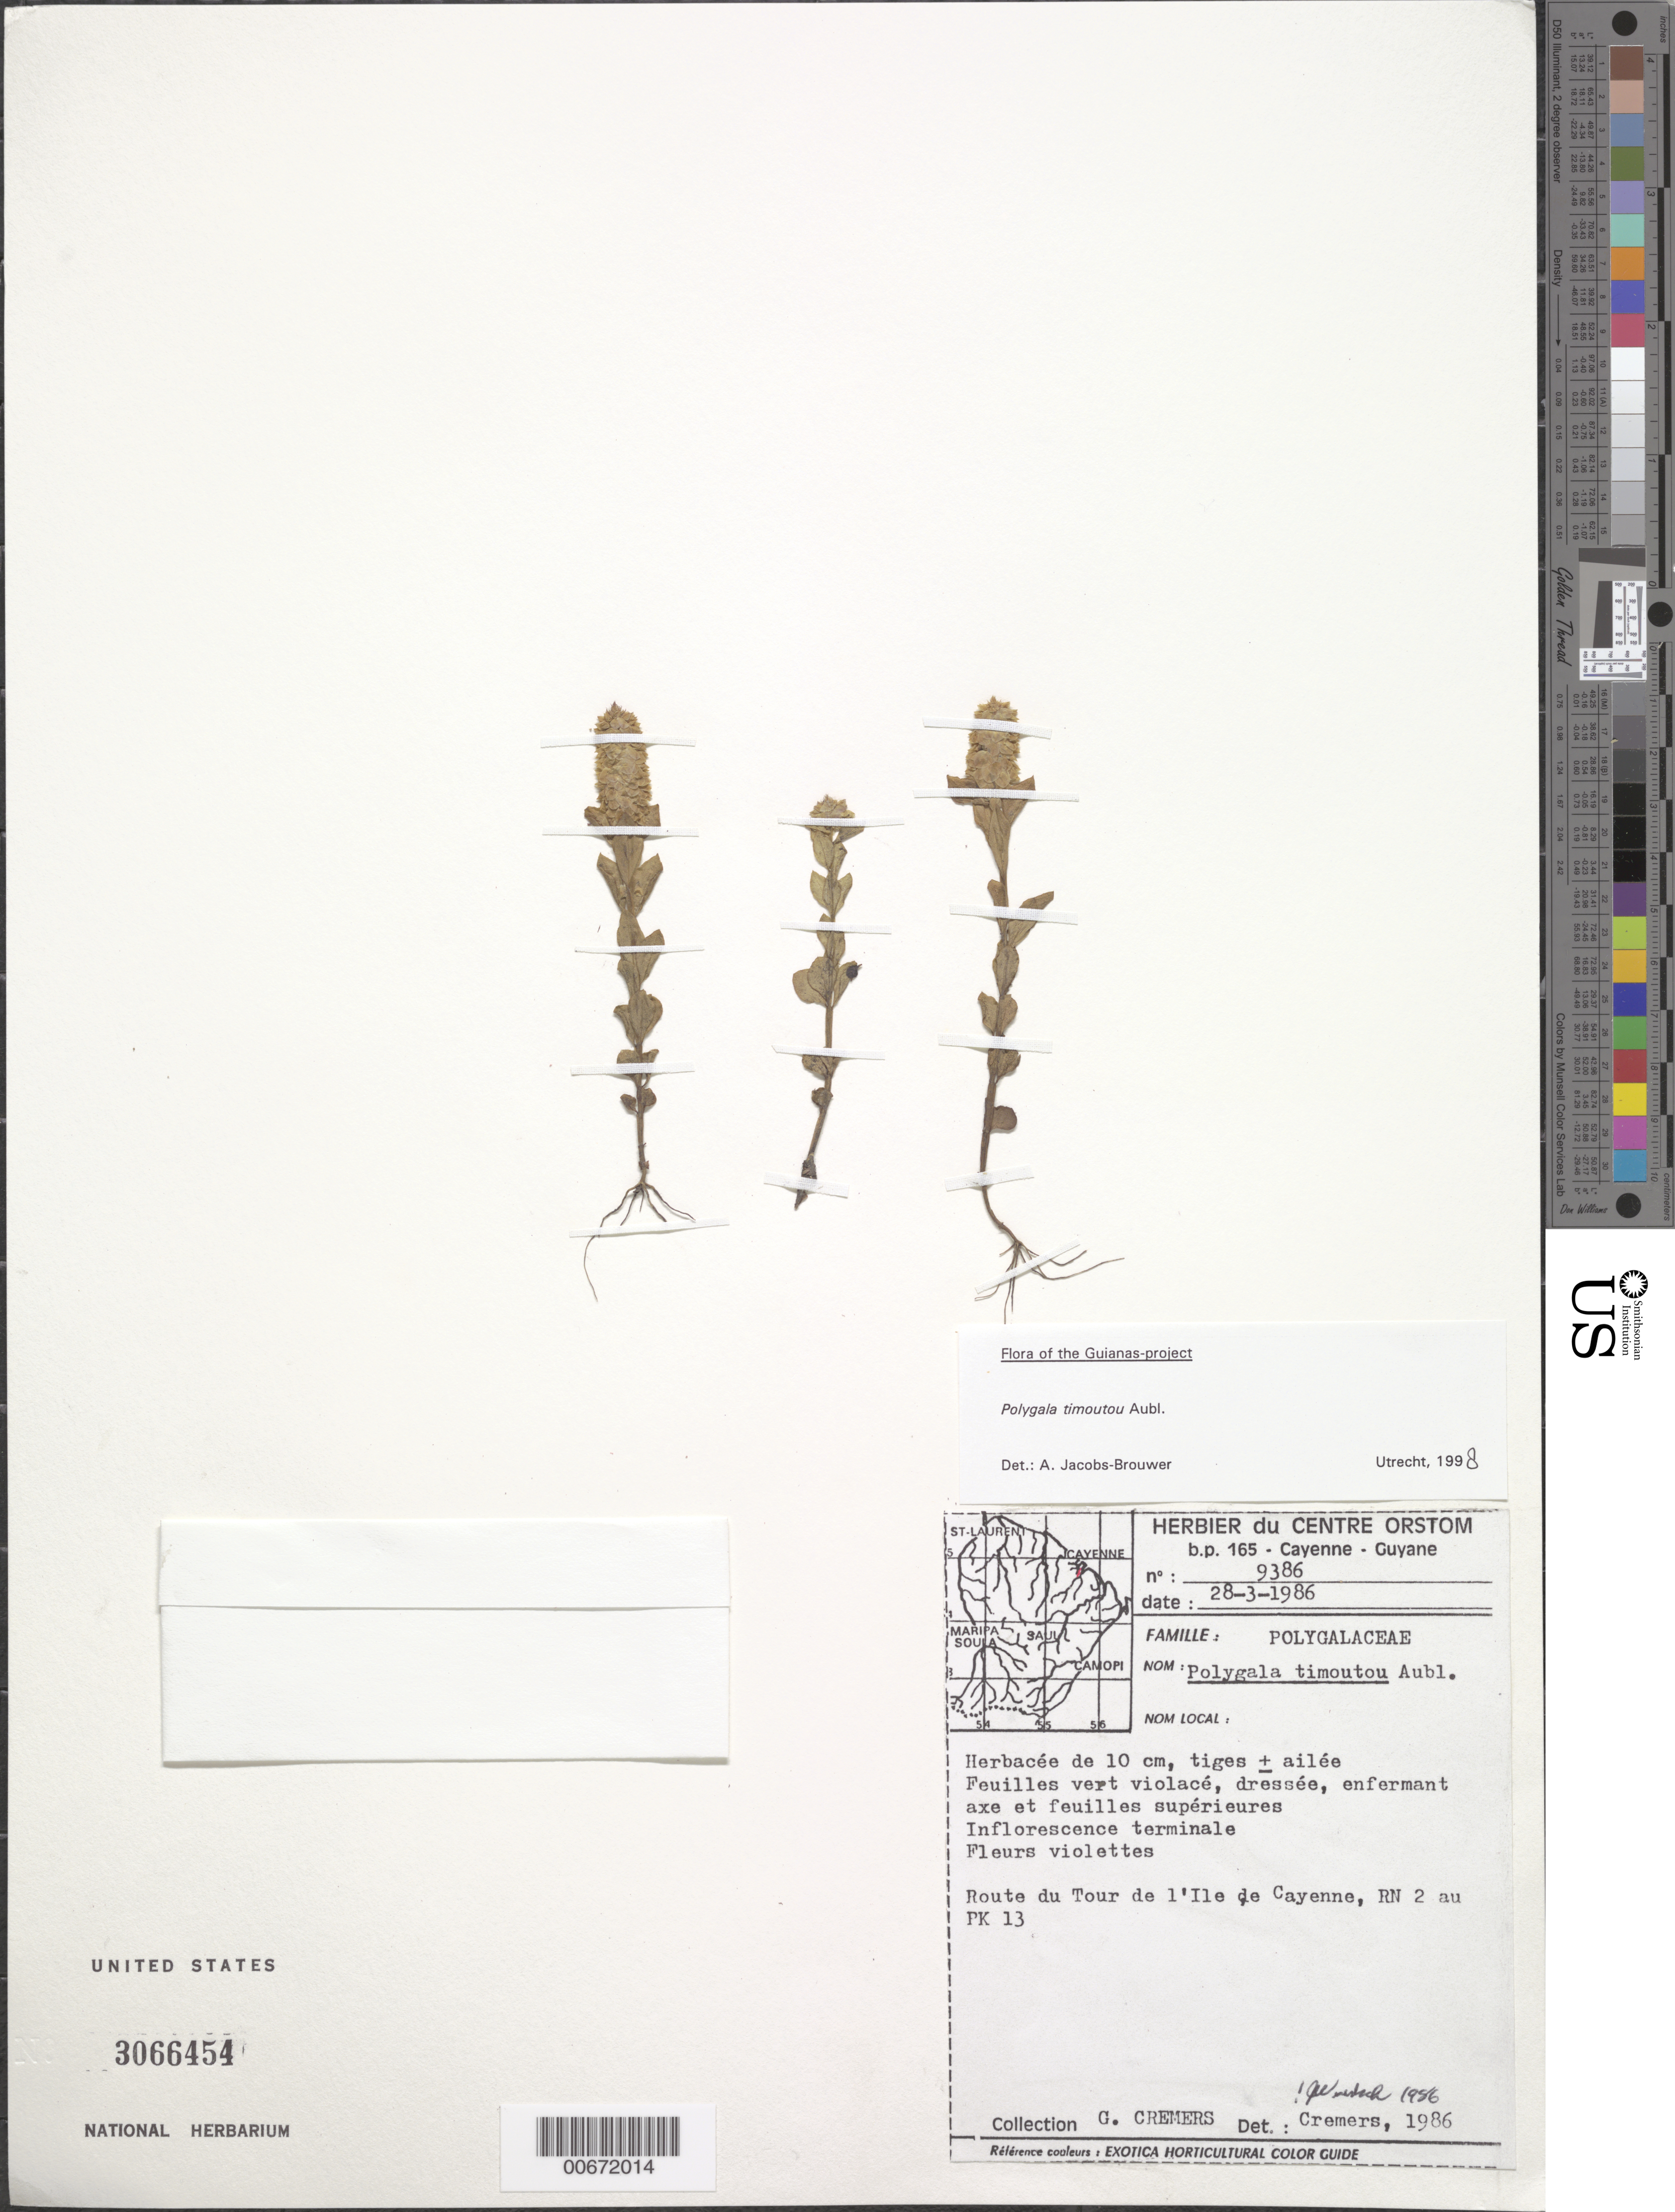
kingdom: Plantae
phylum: Tracheophyta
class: Magnoliopsida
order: Fabales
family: Polygalaceae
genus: Polygala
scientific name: Polygala timoutou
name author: Aubl.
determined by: Jacobs-Brouwer, A.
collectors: G. Cremers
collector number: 9386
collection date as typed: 28-Mar-86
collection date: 1986-03-28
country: French Guiana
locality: Ile de Cayenne, route du Tour, RN 2 - PK 13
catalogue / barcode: US 3066454